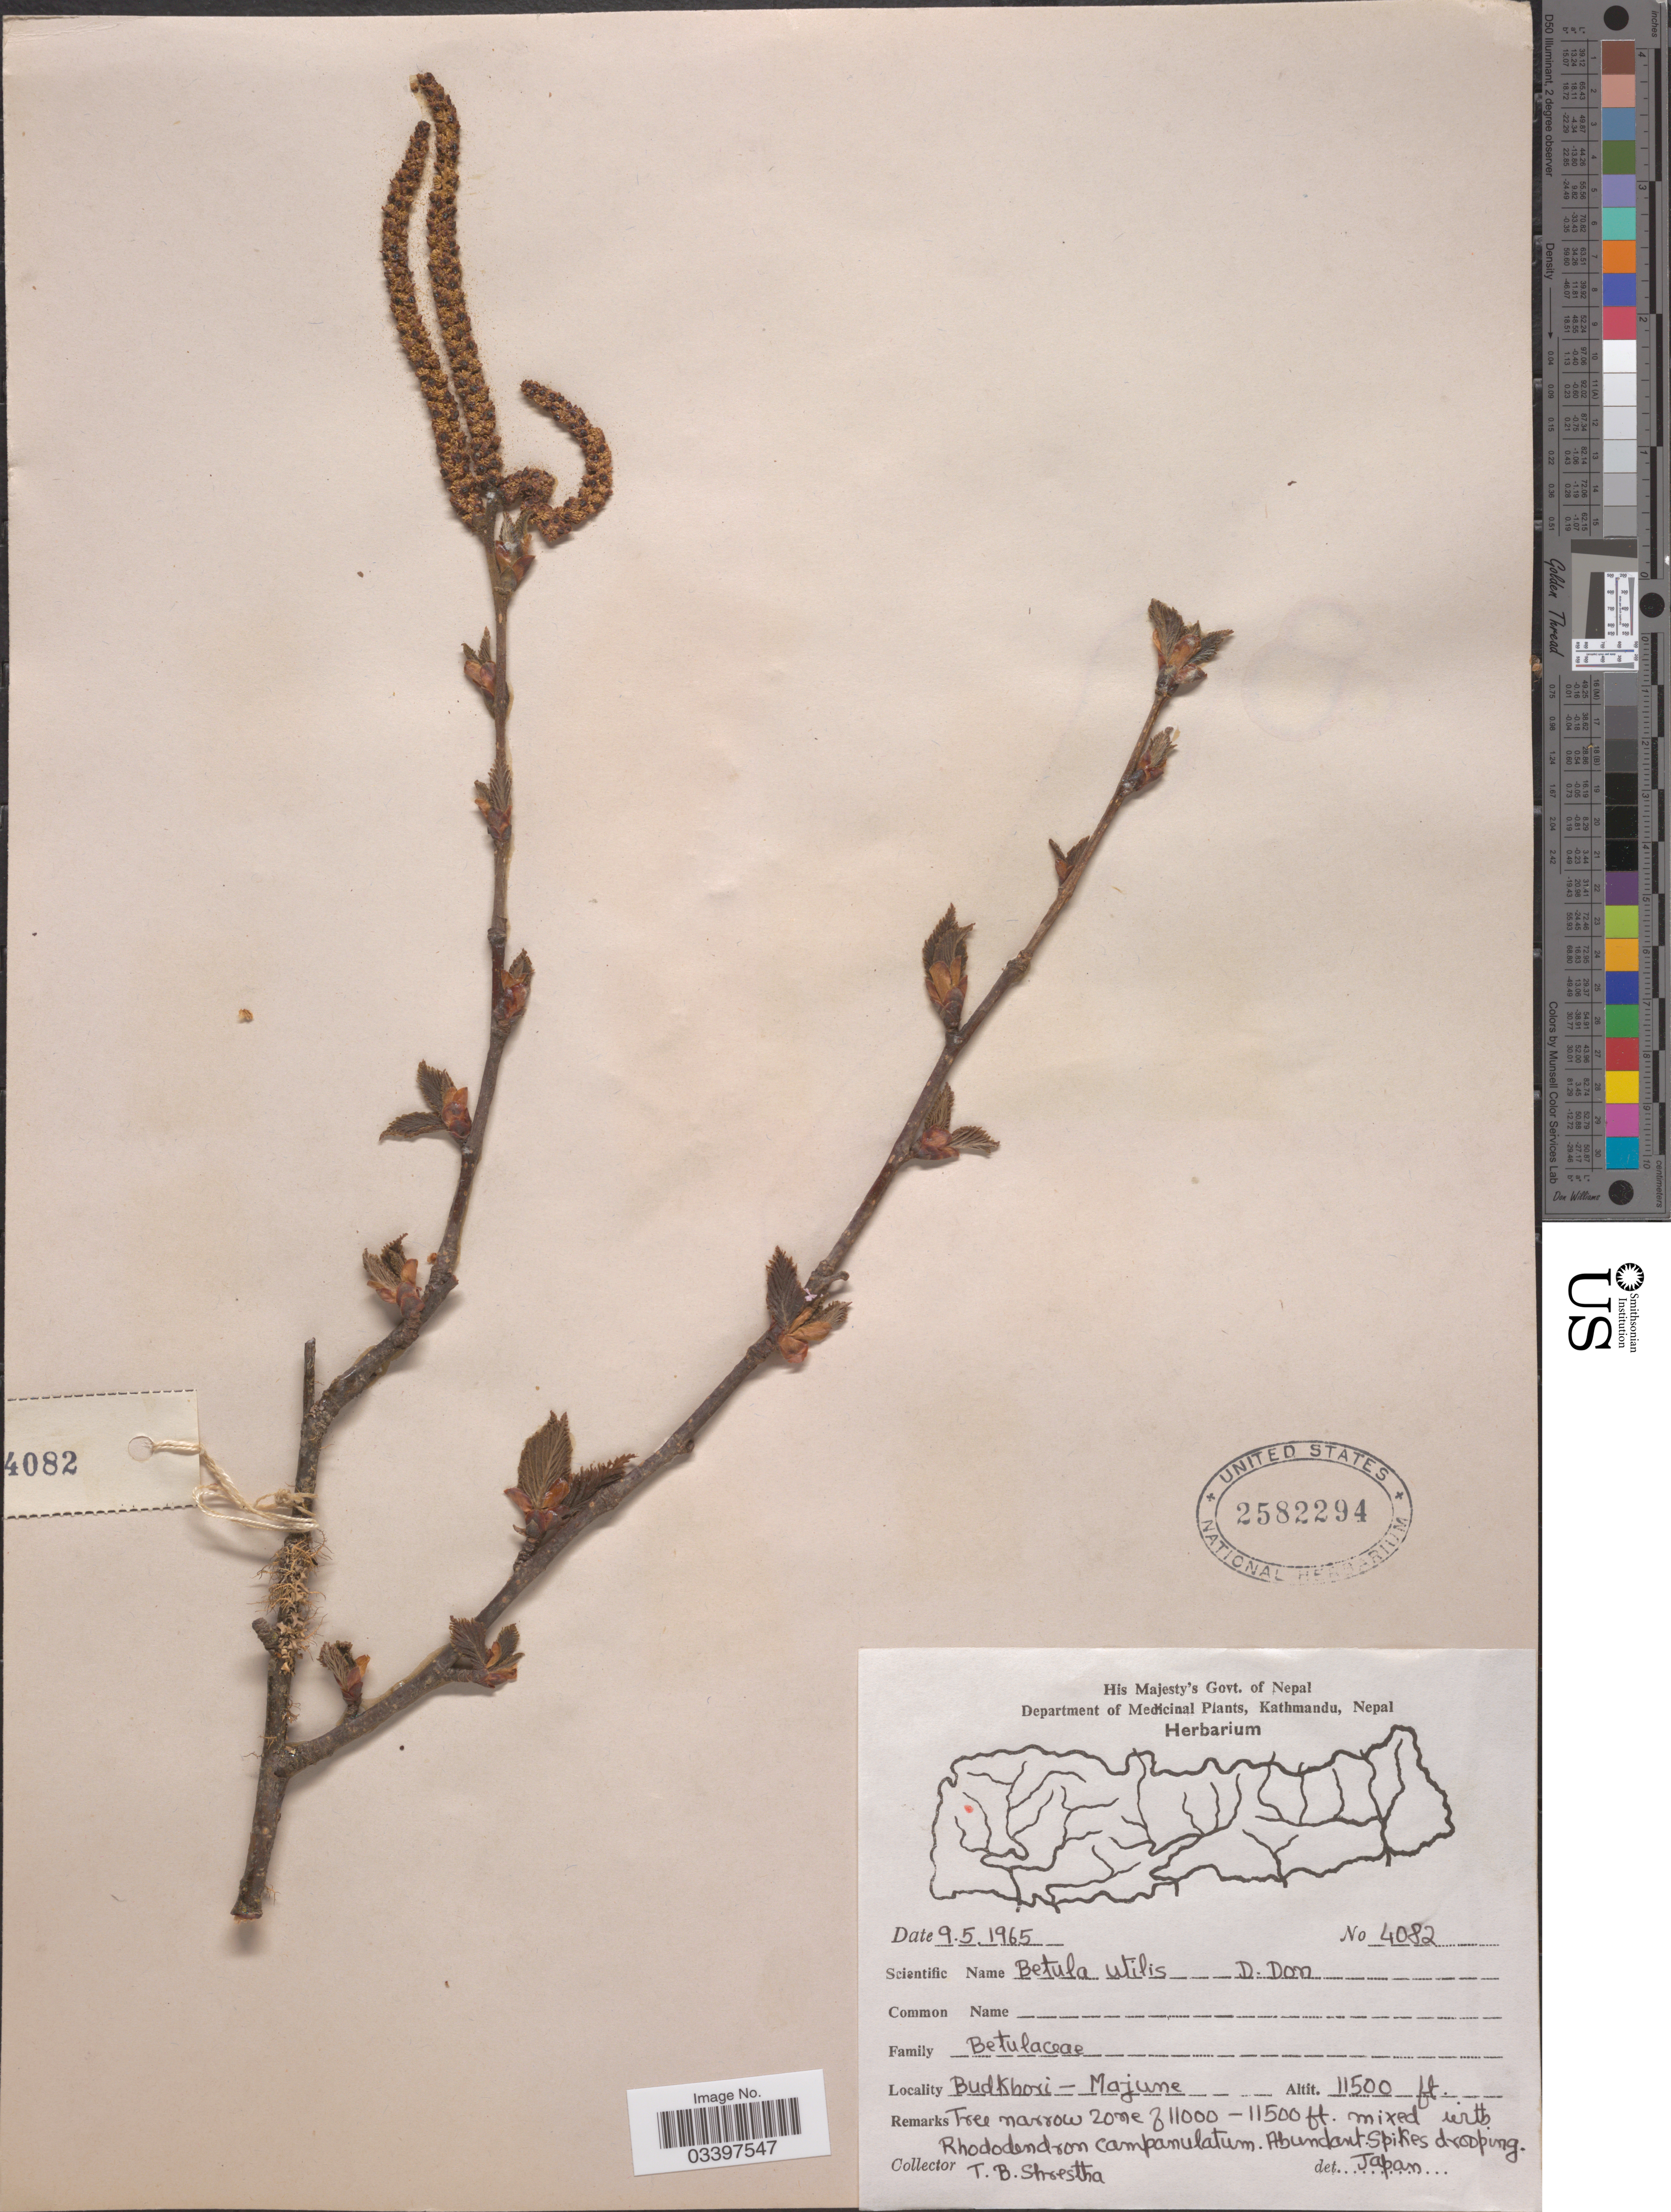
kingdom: Plantae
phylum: Tracheophyta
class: Magnoliopsida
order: Fagales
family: Betulaceae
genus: Betula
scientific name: Betula utilis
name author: D. Don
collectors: T. B. Shrestha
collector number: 4082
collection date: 1965-05-09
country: Nepal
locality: Budkhori-Majune.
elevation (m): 3505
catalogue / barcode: US 2582294